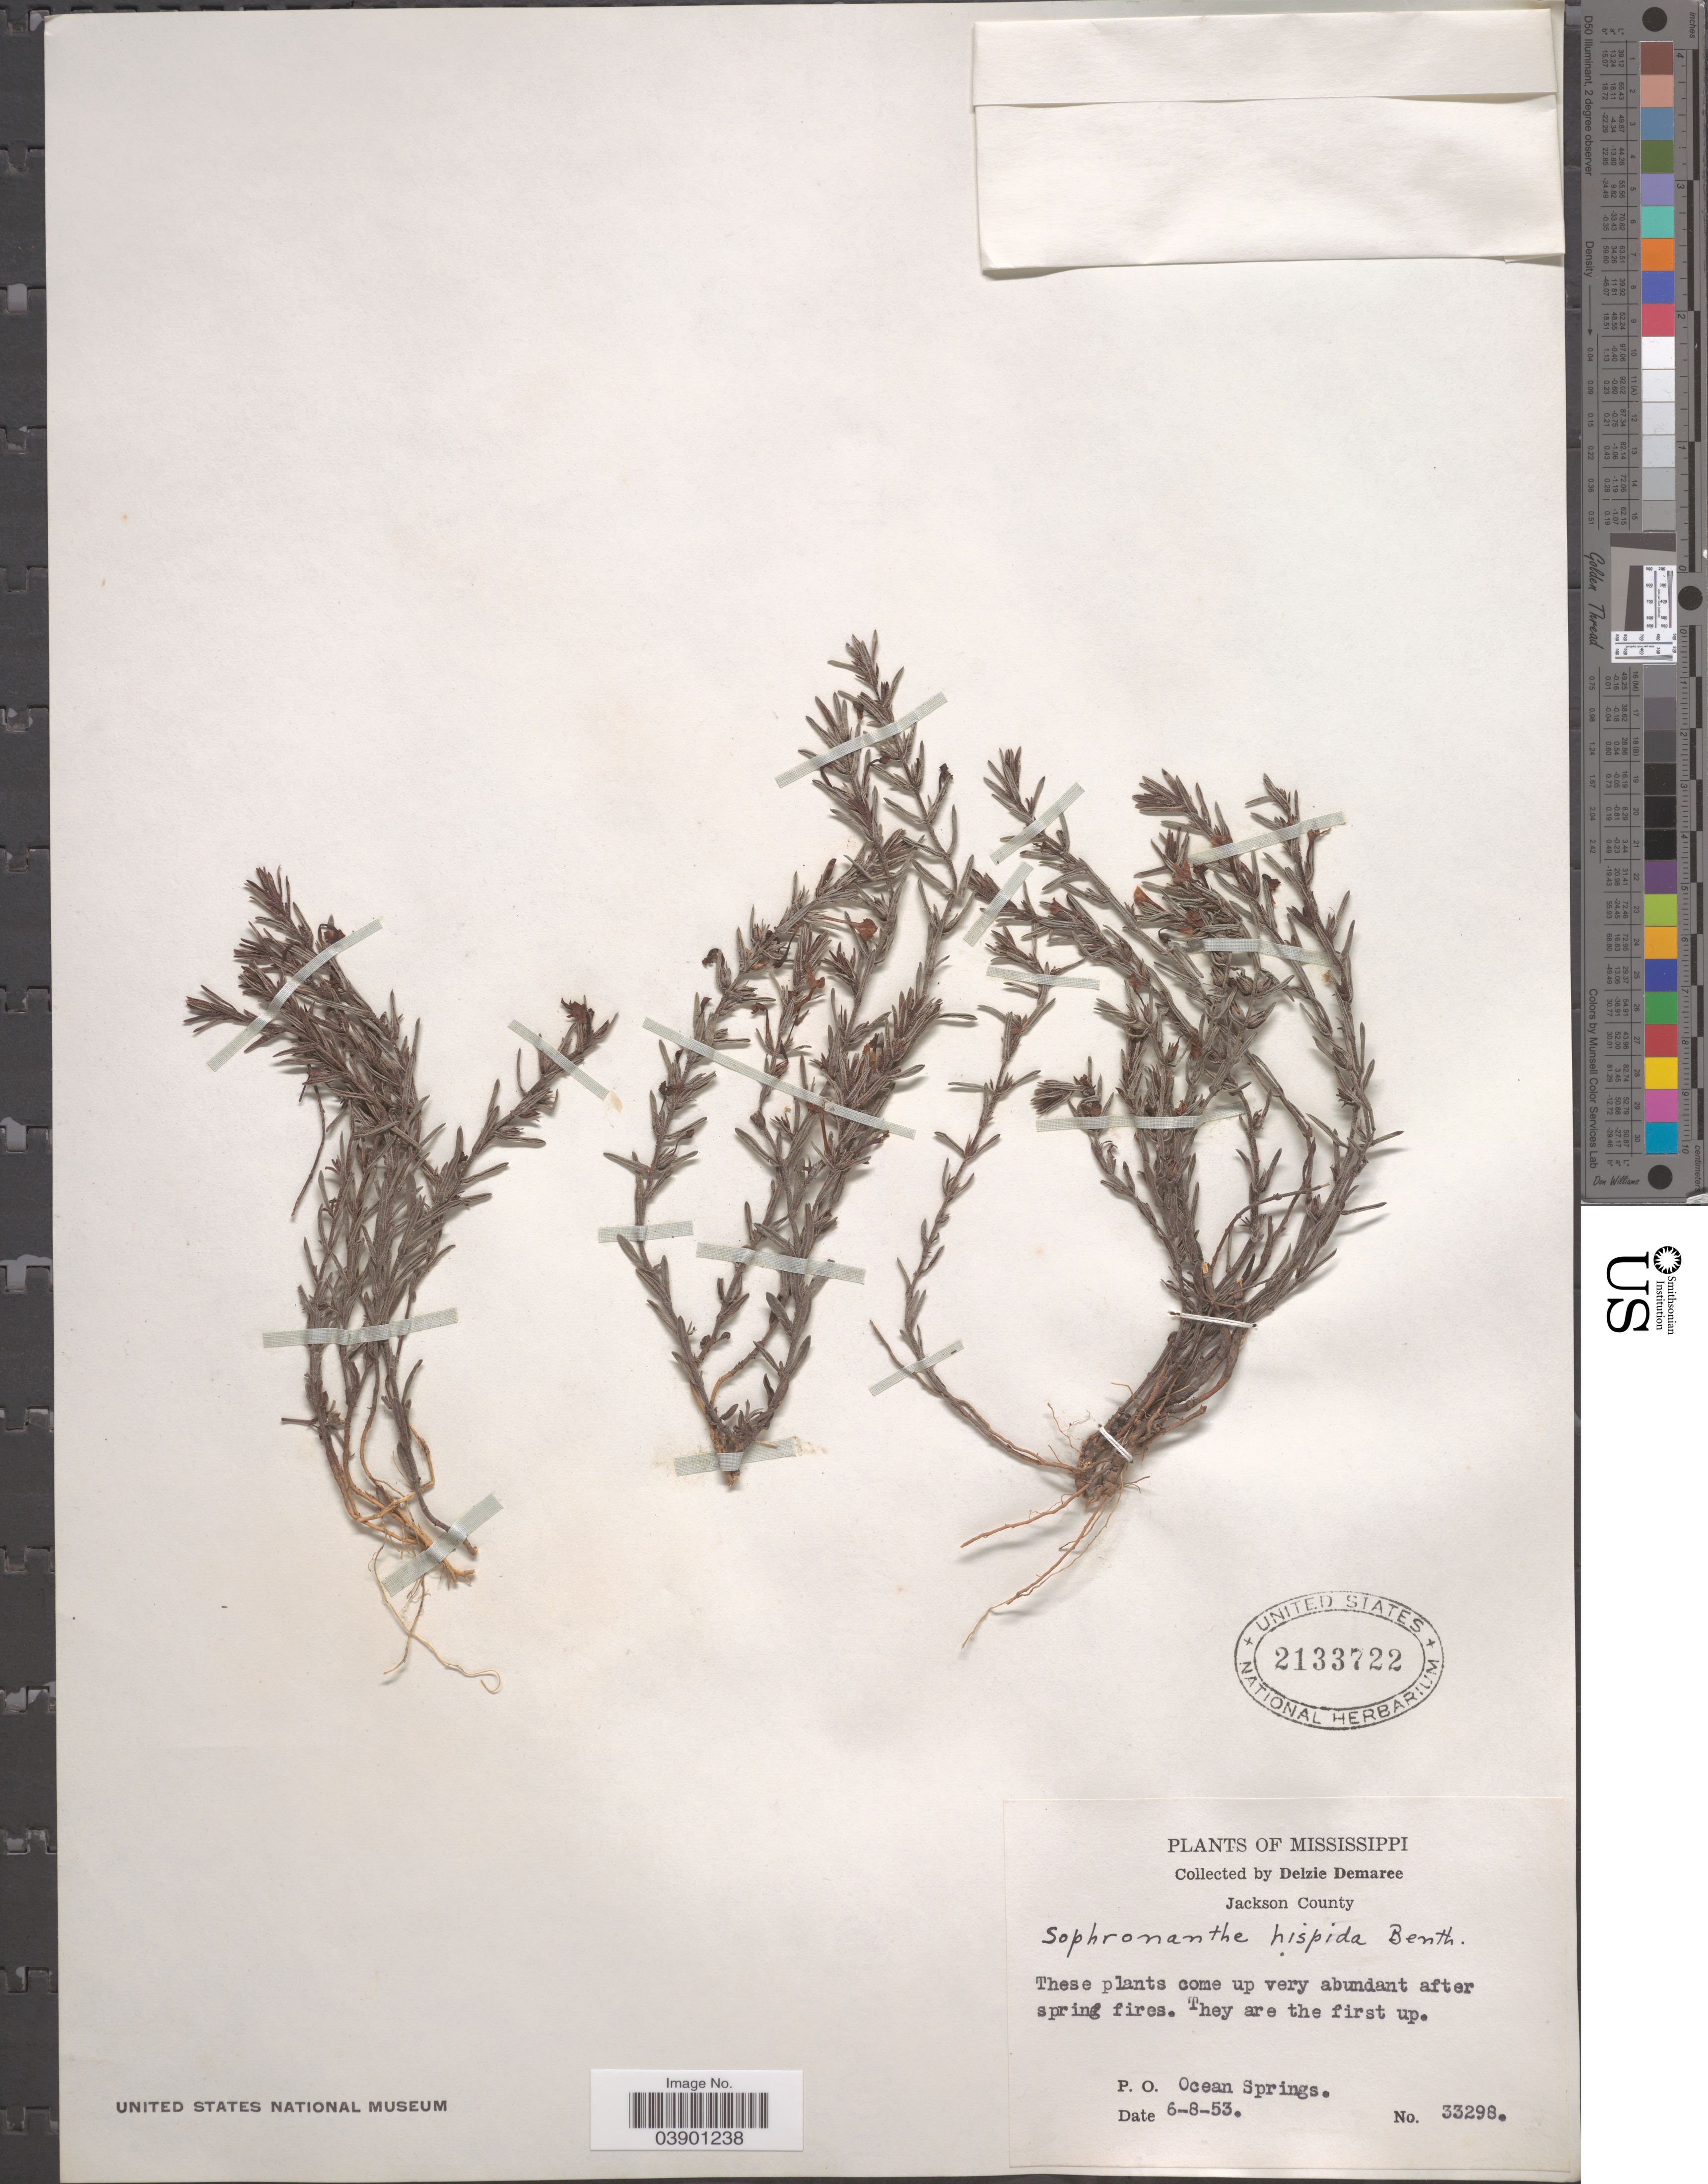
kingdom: Plantae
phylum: Tracheophyta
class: Magnoliopsida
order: Lamiales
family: Plantaginaceae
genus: Sophronanthe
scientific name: Sophronanthe hispida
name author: Benth. ex Lindl.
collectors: D. Demaree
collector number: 33298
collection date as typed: Transcribed d/m/y: 8/6/53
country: United States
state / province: Mississippi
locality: Jackson County. P.O. Ocean Springs.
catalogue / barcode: US 2133722